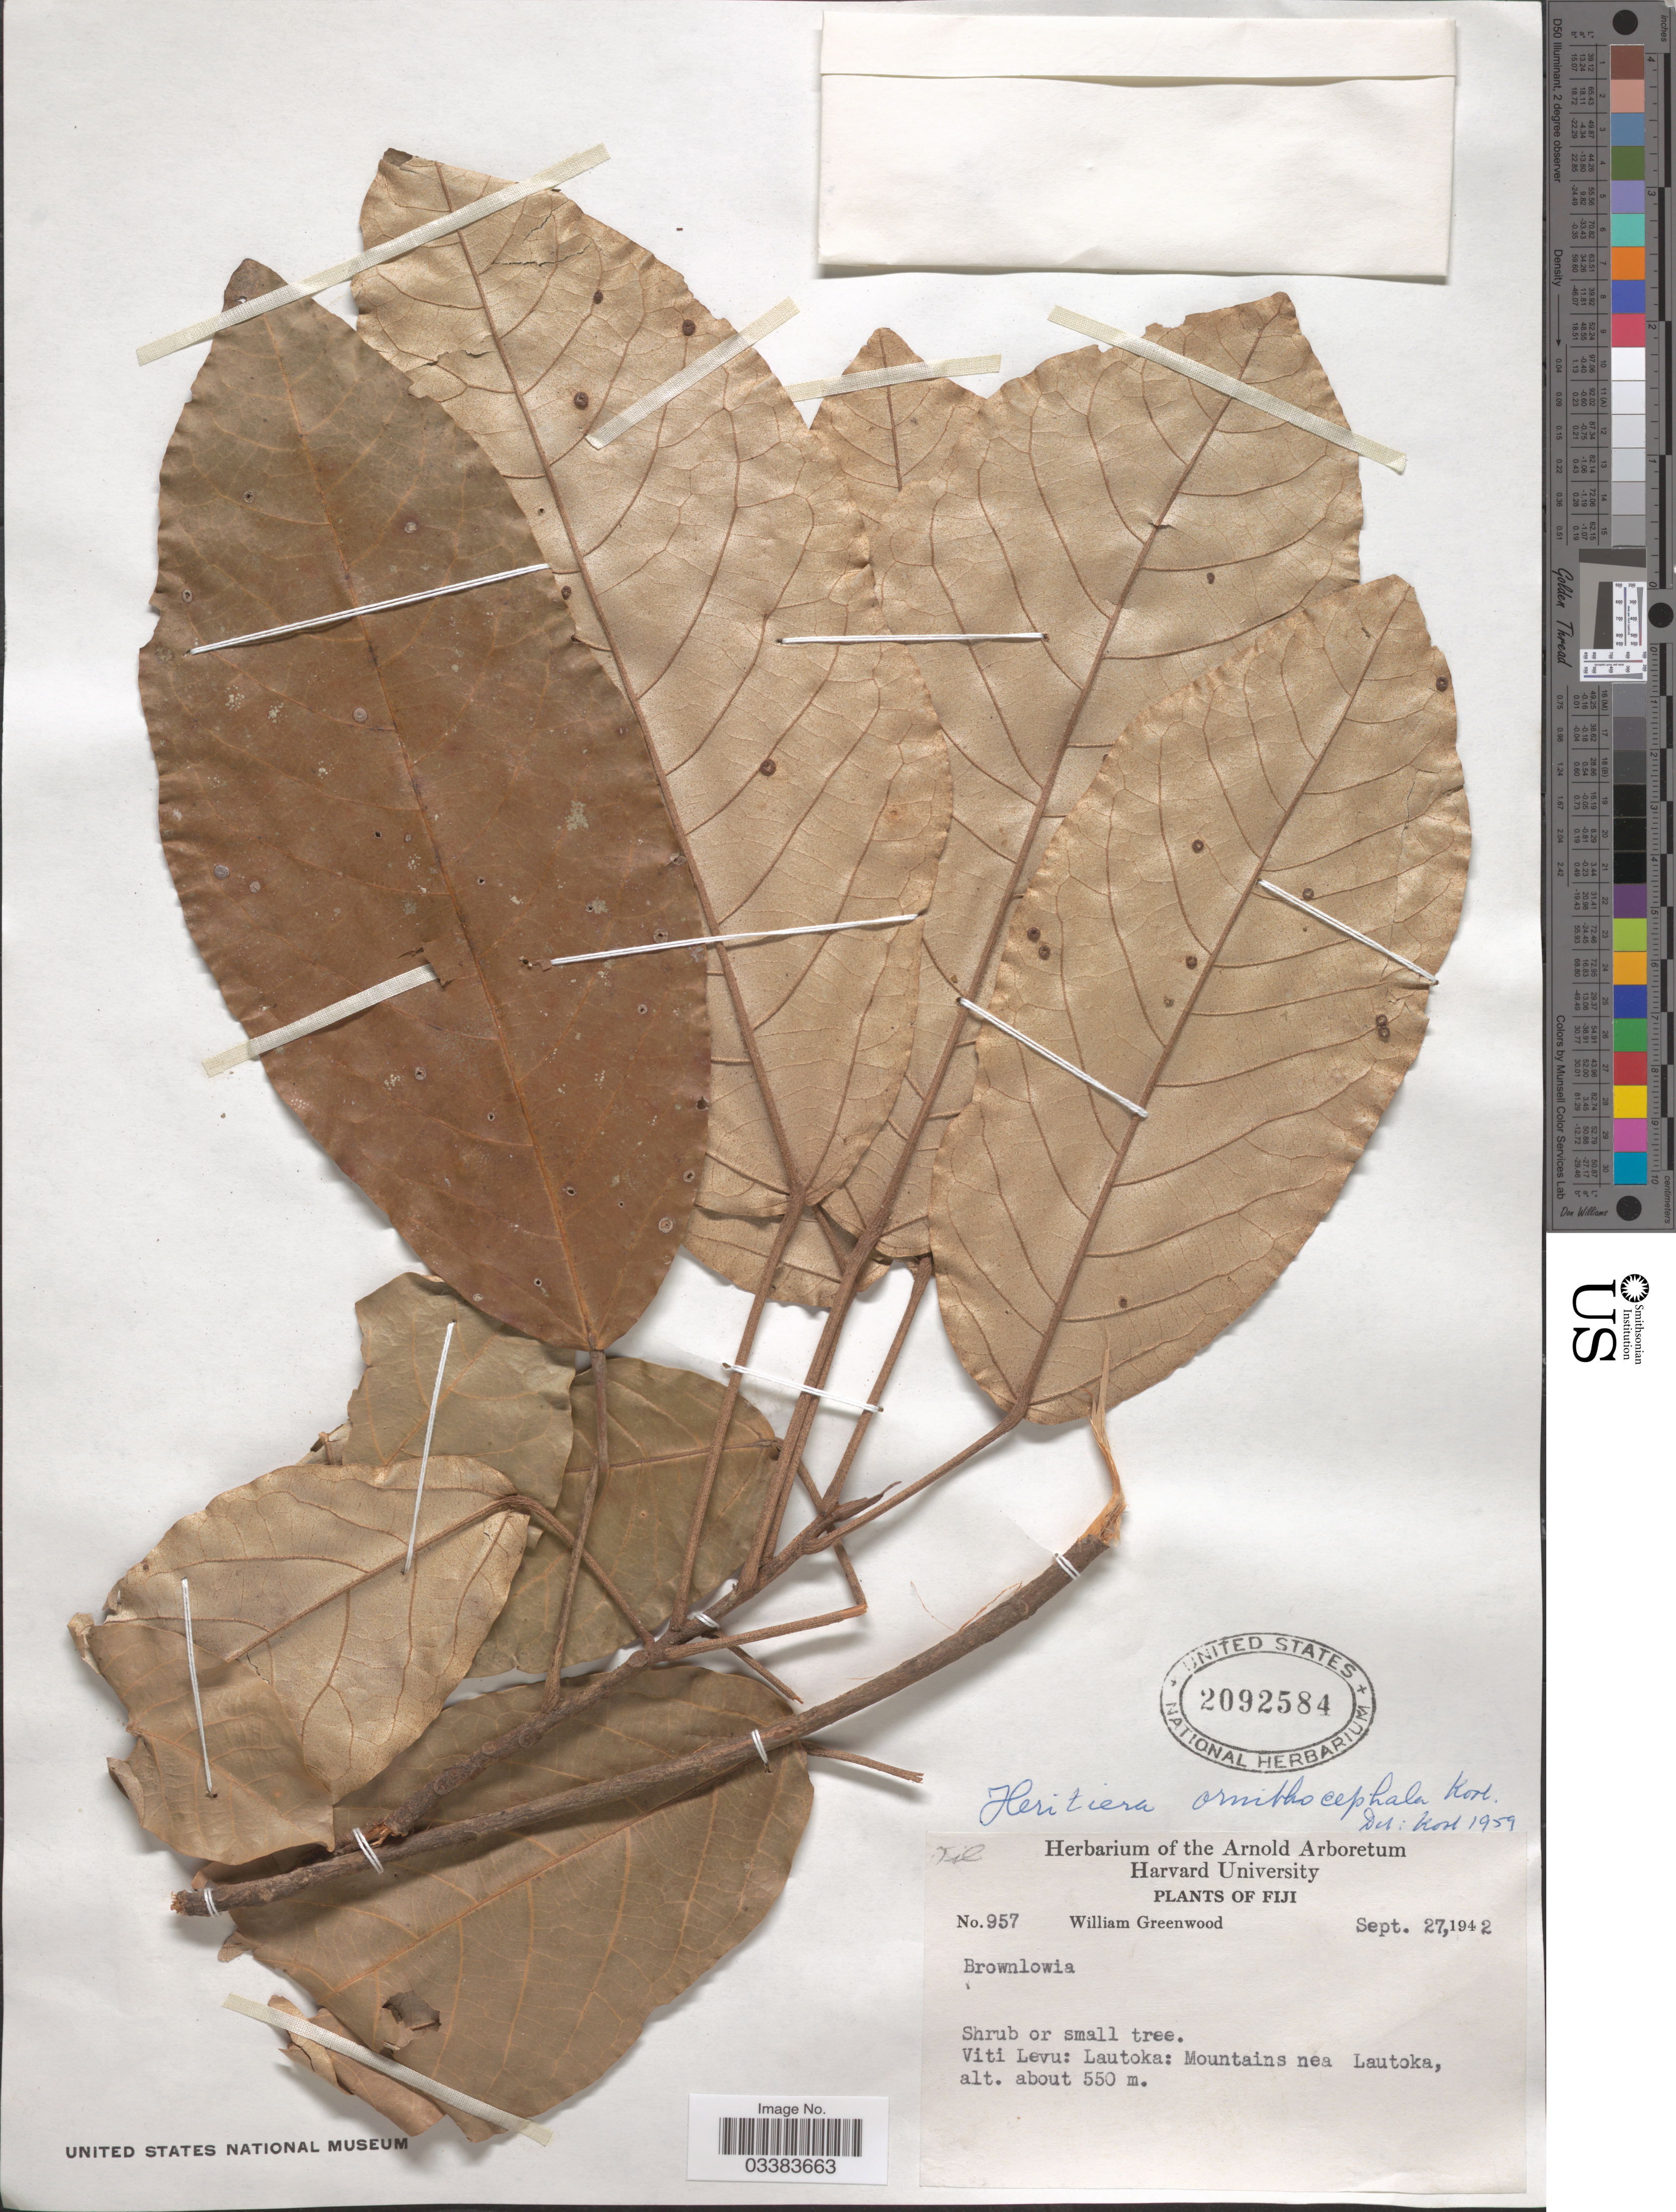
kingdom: Plantae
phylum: Tracheophyta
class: Magnoliopsida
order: Malvales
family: Malvaceae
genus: Heritiera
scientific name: Heritiera ornithocephala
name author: Kosterm.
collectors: W. Greenwood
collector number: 957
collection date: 1942-09-27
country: Fiji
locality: Viti Levu: Lautoka: Mountains nea Lautoka.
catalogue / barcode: US 2092584